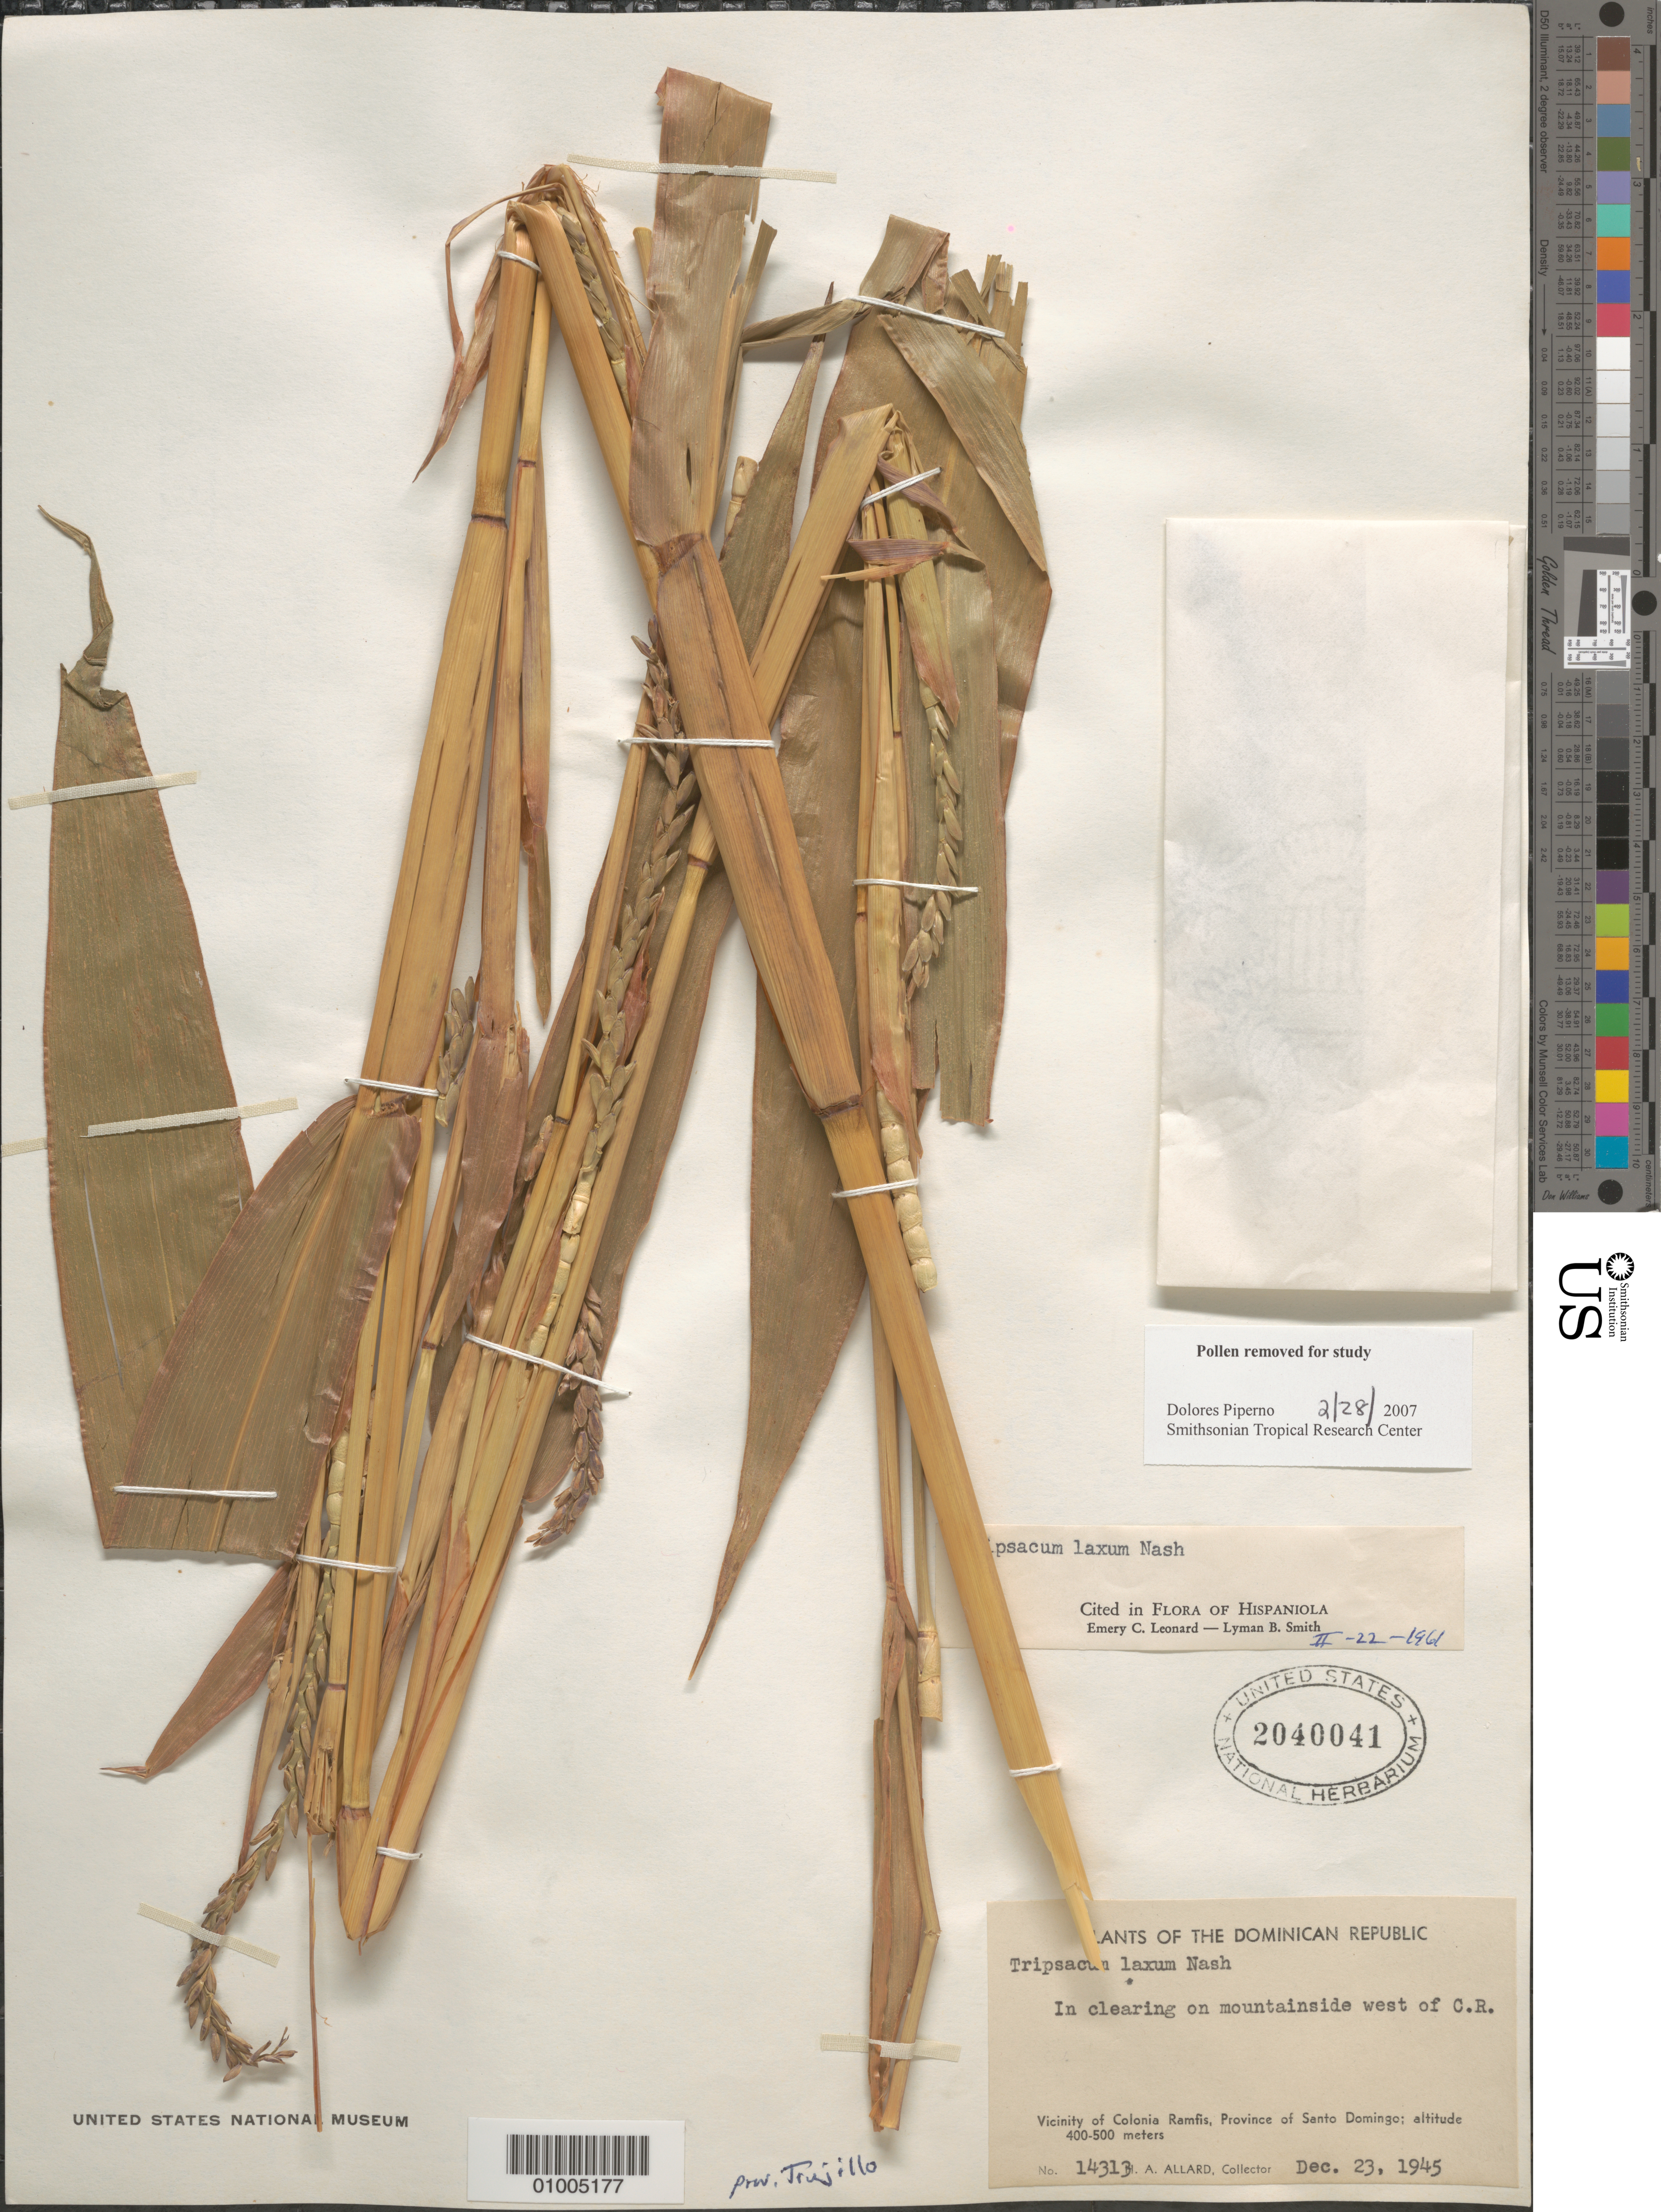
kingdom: Plantae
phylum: Tracheophyta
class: Liliopsida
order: Poales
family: Poaceae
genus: Tripsacum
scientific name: Tripsacum laxum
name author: Nash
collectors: H. A. Allard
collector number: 14313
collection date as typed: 23 Dec 1945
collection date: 1945-12-23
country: Dominican Republic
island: Hispaniola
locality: In clearing on mountainside west of C.R. Vicinity of Colonia Ramfis, Province of Santo Domingo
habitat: in clearing on mountainside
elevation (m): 400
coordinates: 0 N, 0 E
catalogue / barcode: US 2040041